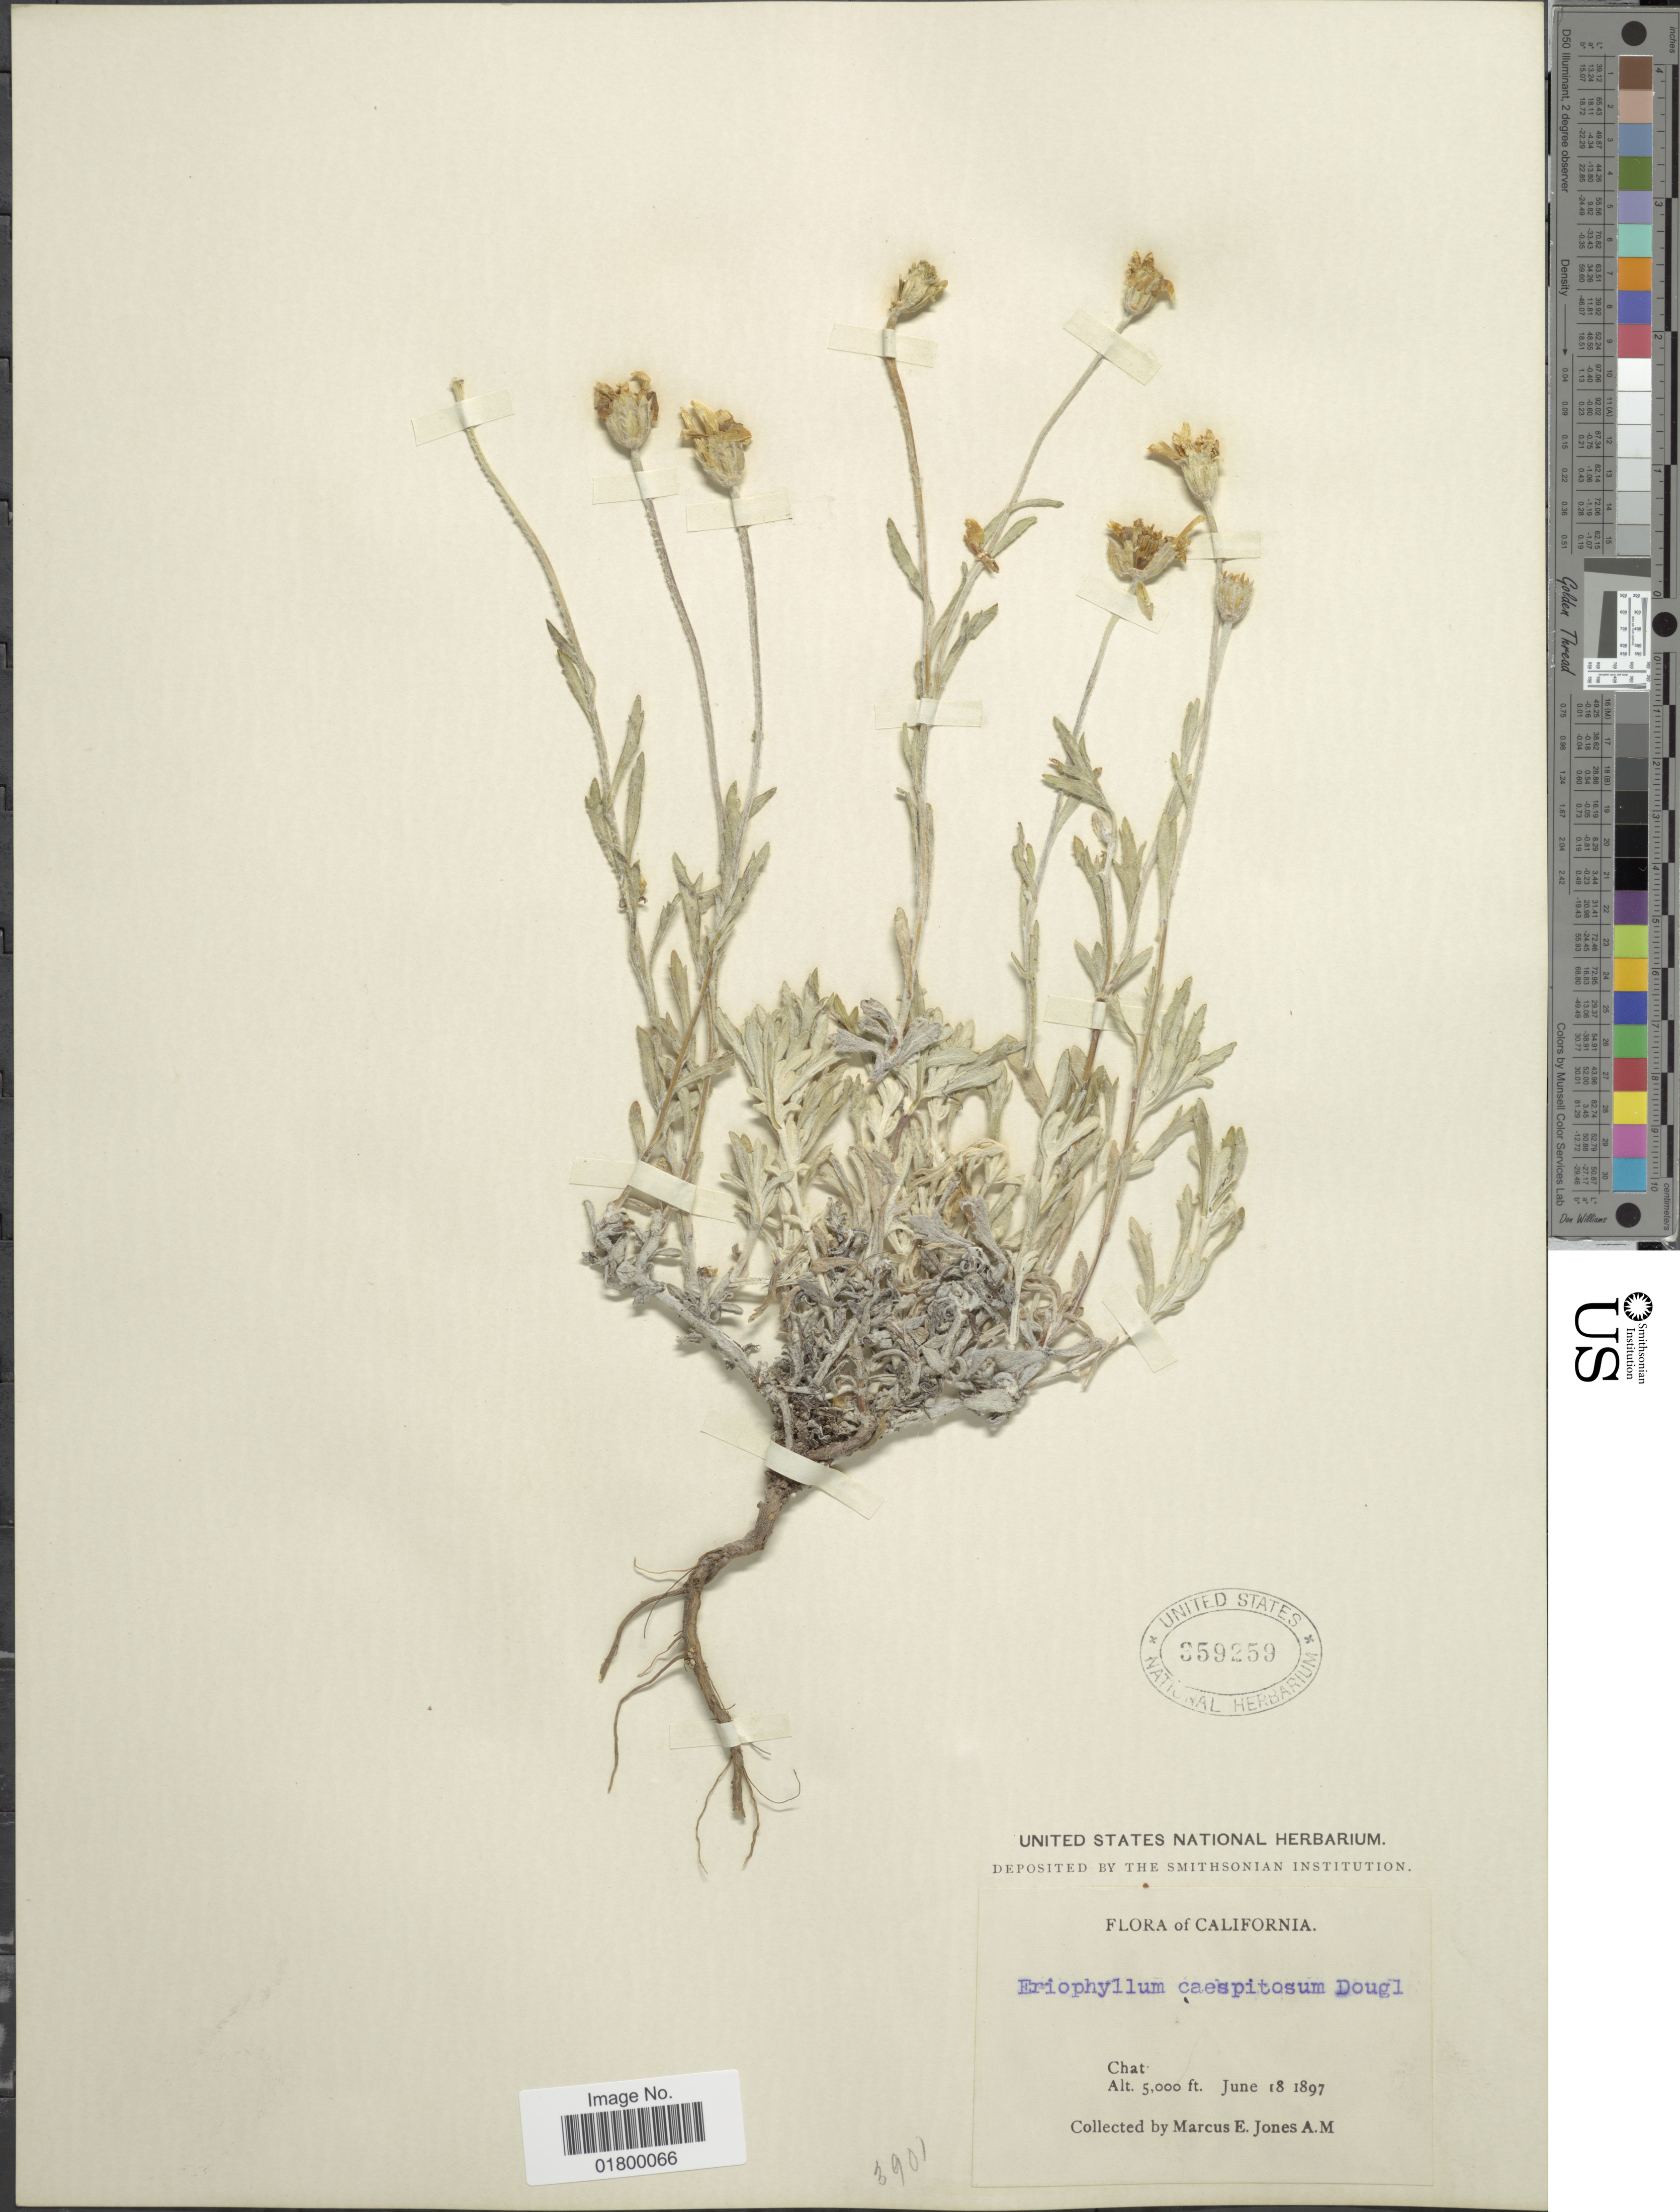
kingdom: Plantae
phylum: Tracheophyta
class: Magnoliopsida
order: Asterales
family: Asteraceae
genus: Eriophyllum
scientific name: Eriophyllum harfordii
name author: Rydb.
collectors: M. E. Jones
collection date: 1897-06-18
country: United States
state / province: California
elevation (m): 1524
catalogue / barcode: US 359259